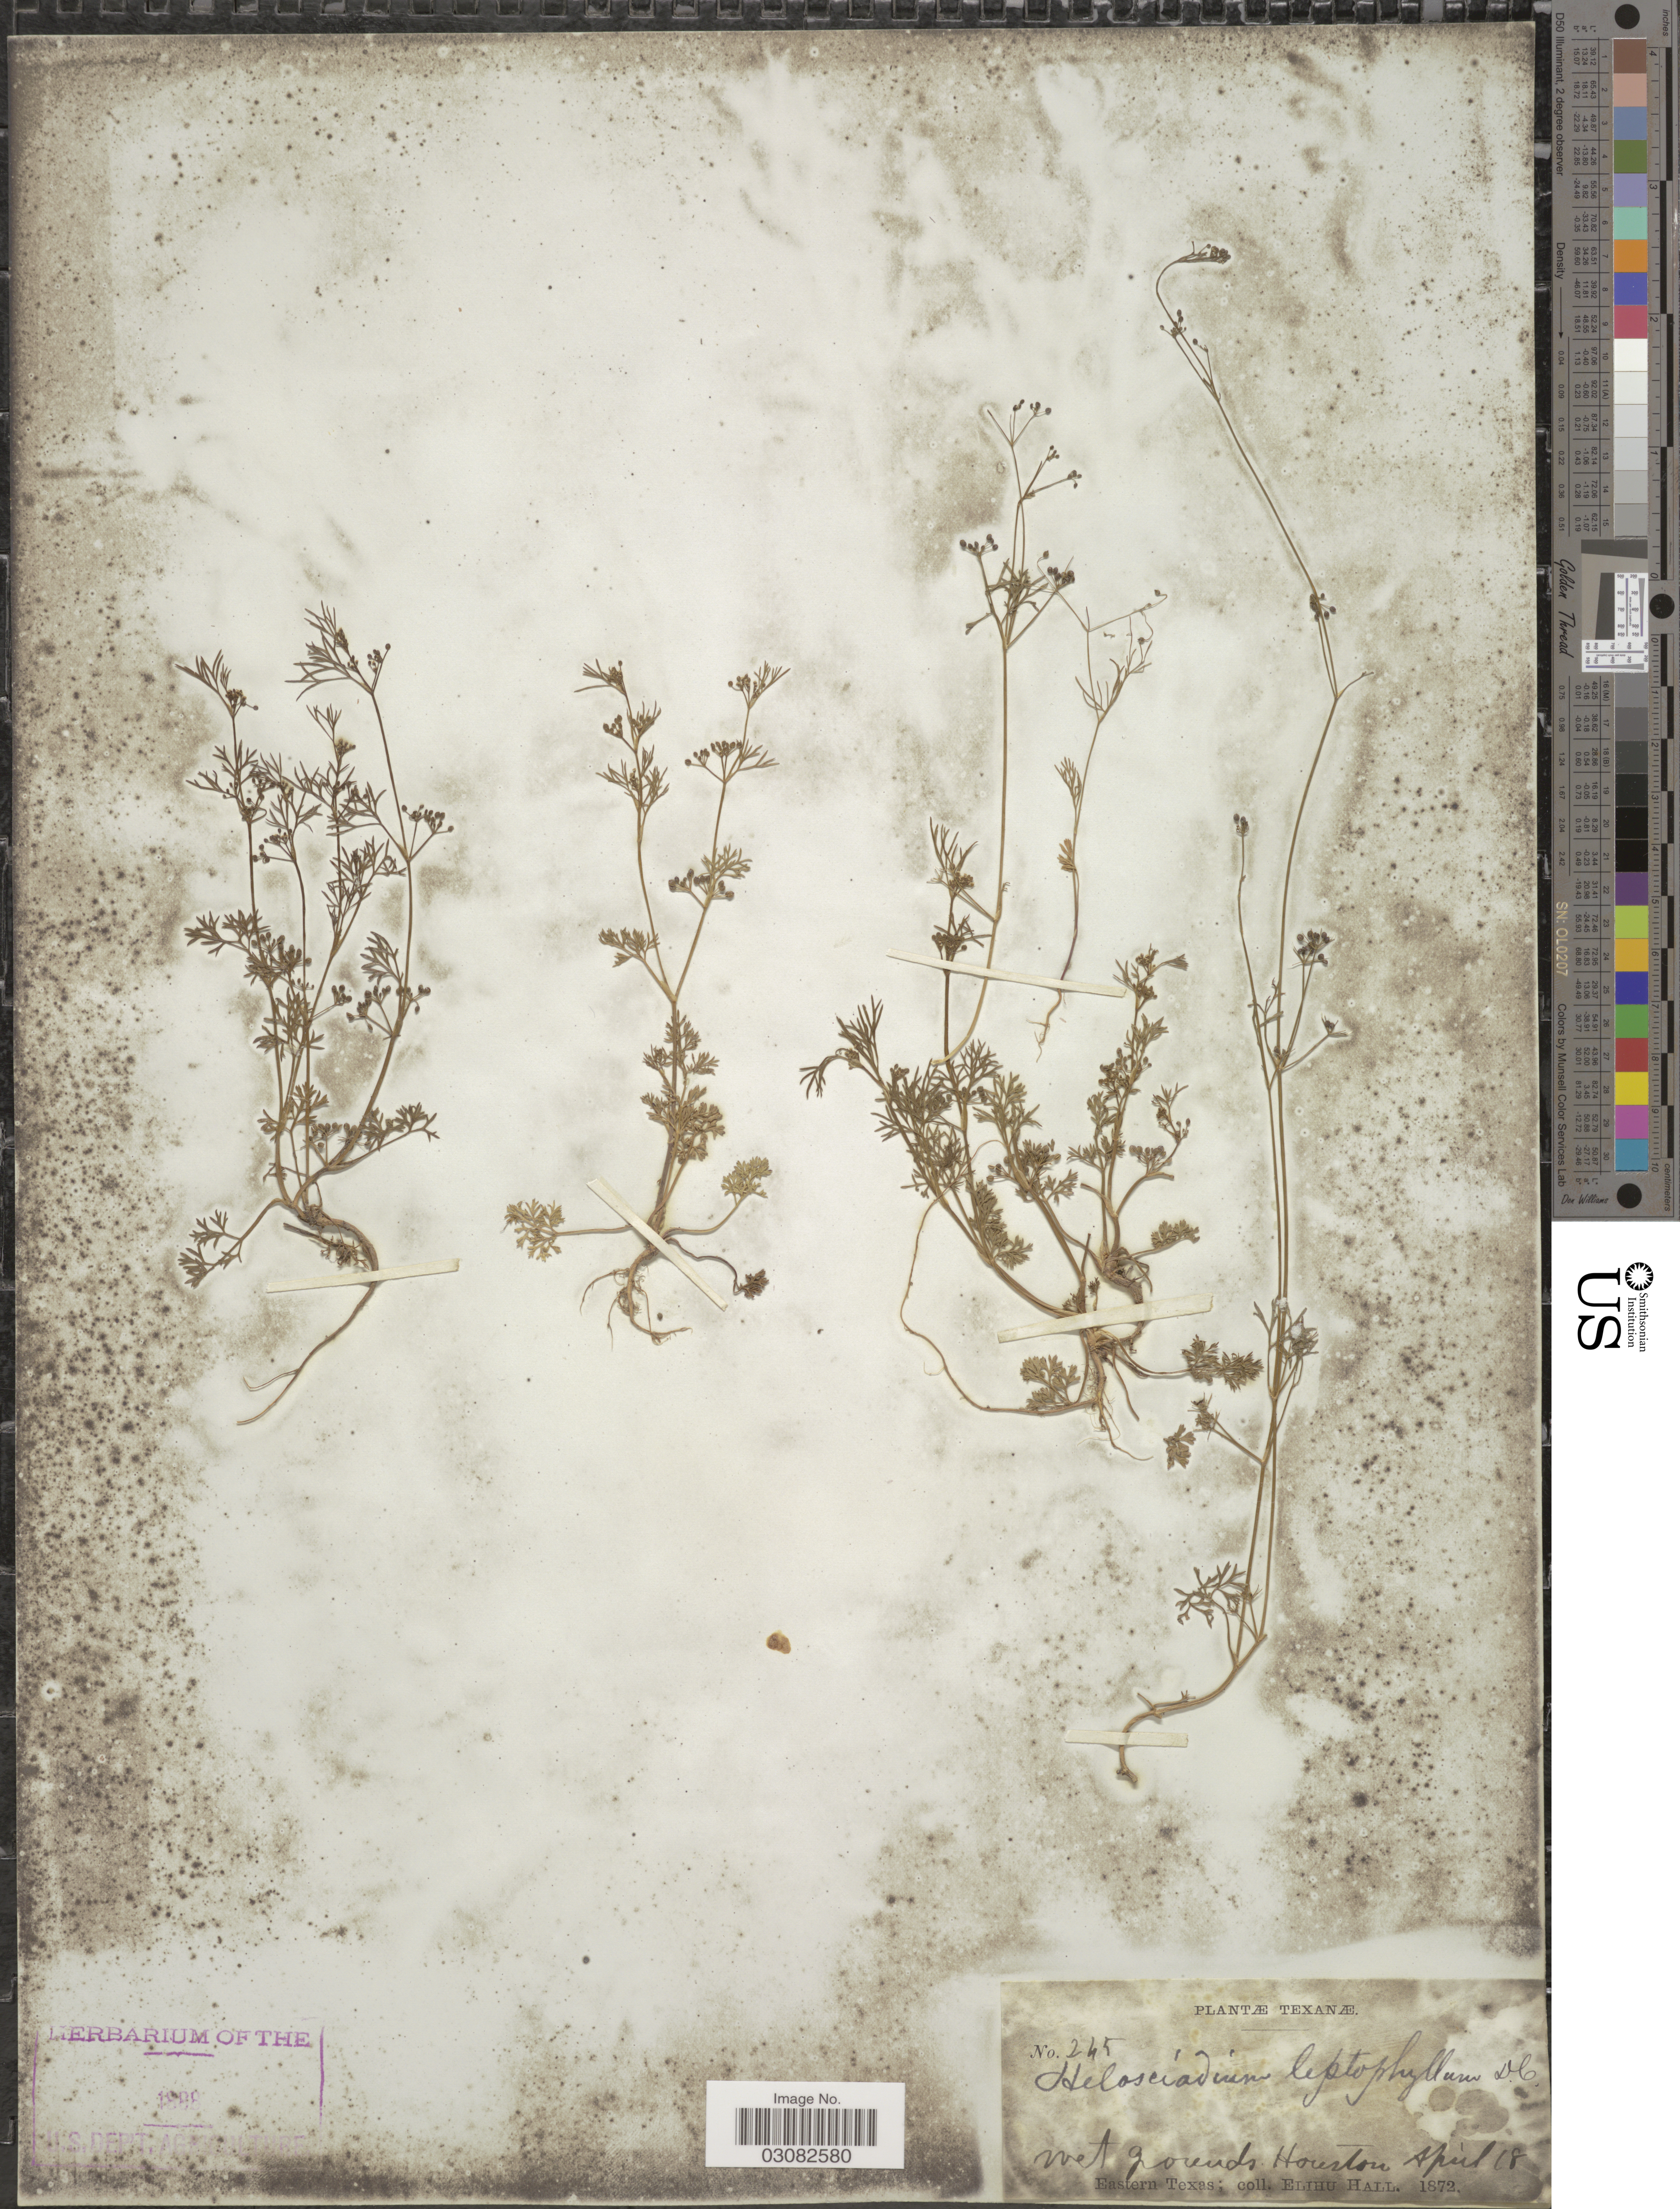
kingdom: Plantae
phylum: Tracheophyta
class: Magnoliopsida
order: Apiales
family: Apiaceae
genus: Apium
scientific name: Apium ammi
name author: (Jacq.) Urb.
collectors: E. Hall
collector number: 245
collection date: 1872-04-18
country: United States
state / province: Texas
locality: Texanae. Wet grounds Houston. Eastern Texas.